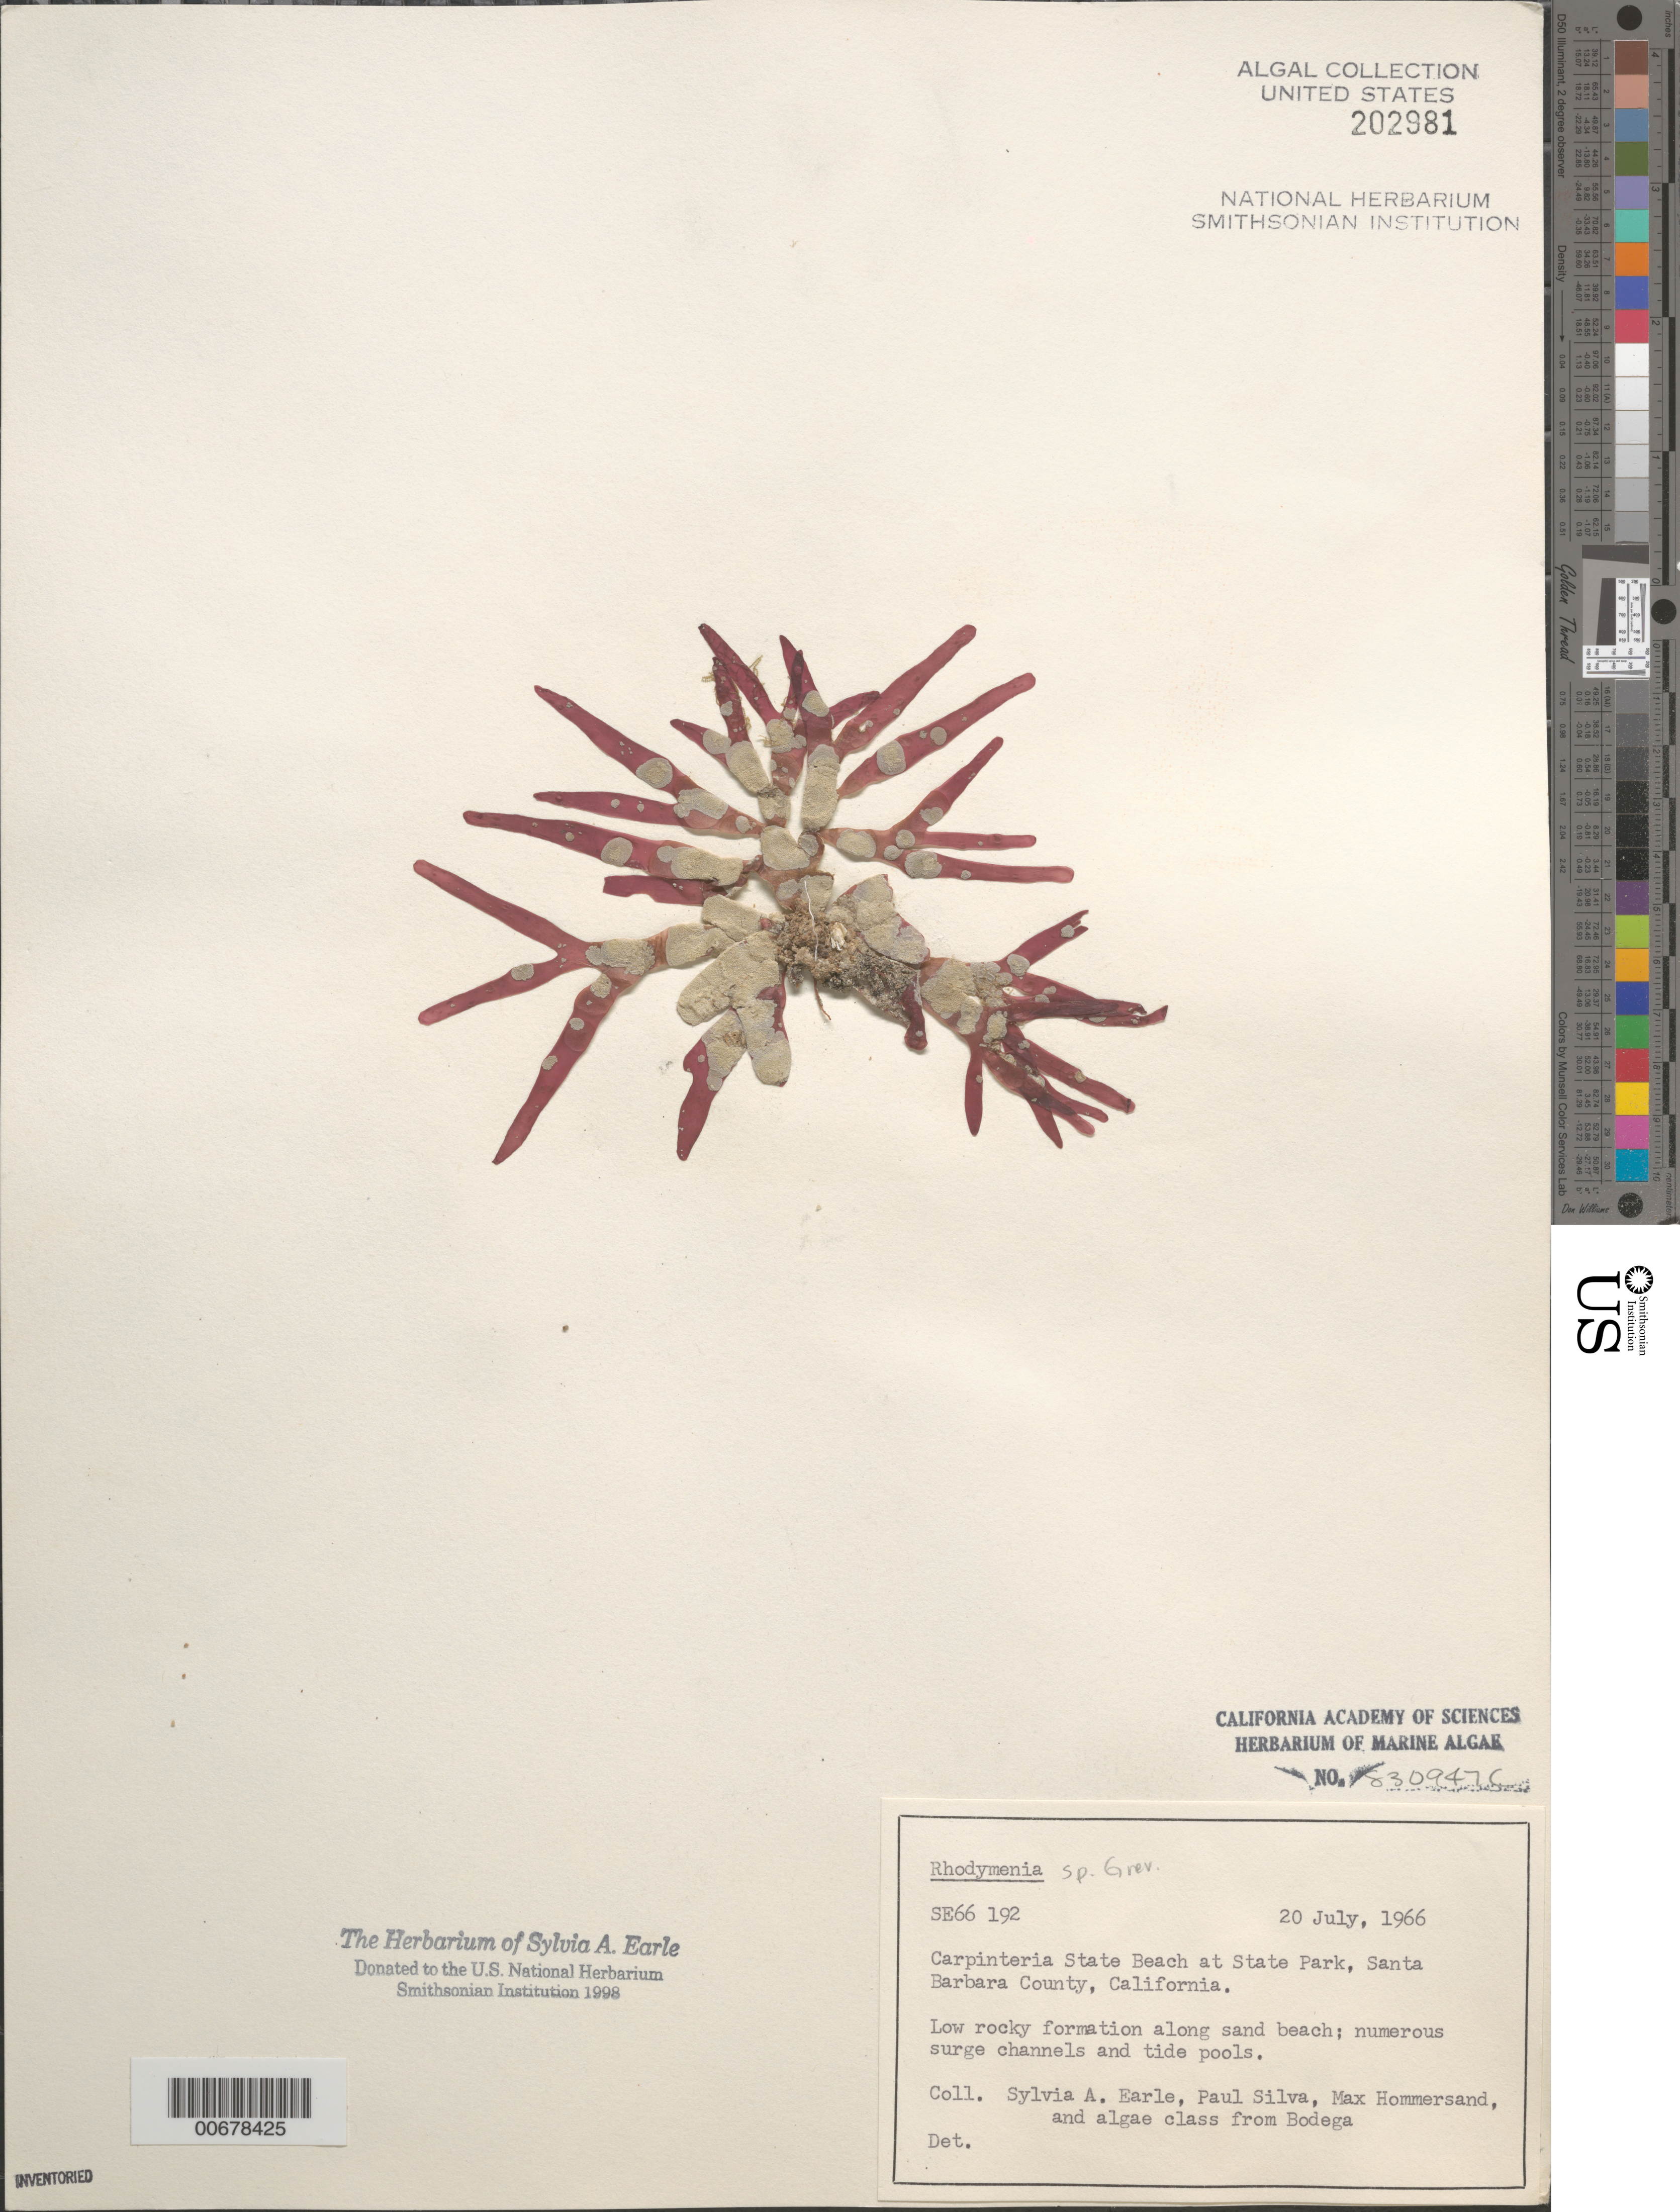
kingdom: Plantae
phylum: Rhodophyta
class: Florideophyceae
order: Rhodymeniales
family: Rhodymeniaceae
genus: Rhodymenia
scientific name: Rhodymenia sp.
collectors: S. A. Earle, P. C. Silva, M. H. Hommersand & Bodega Algae Class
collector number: SE 66192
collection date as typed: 20 Jul 1966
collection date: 1966-07-20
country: United States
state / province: California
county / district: Santa Barbara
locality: Carpinteria State Beach, State Park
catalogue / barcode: US 202981